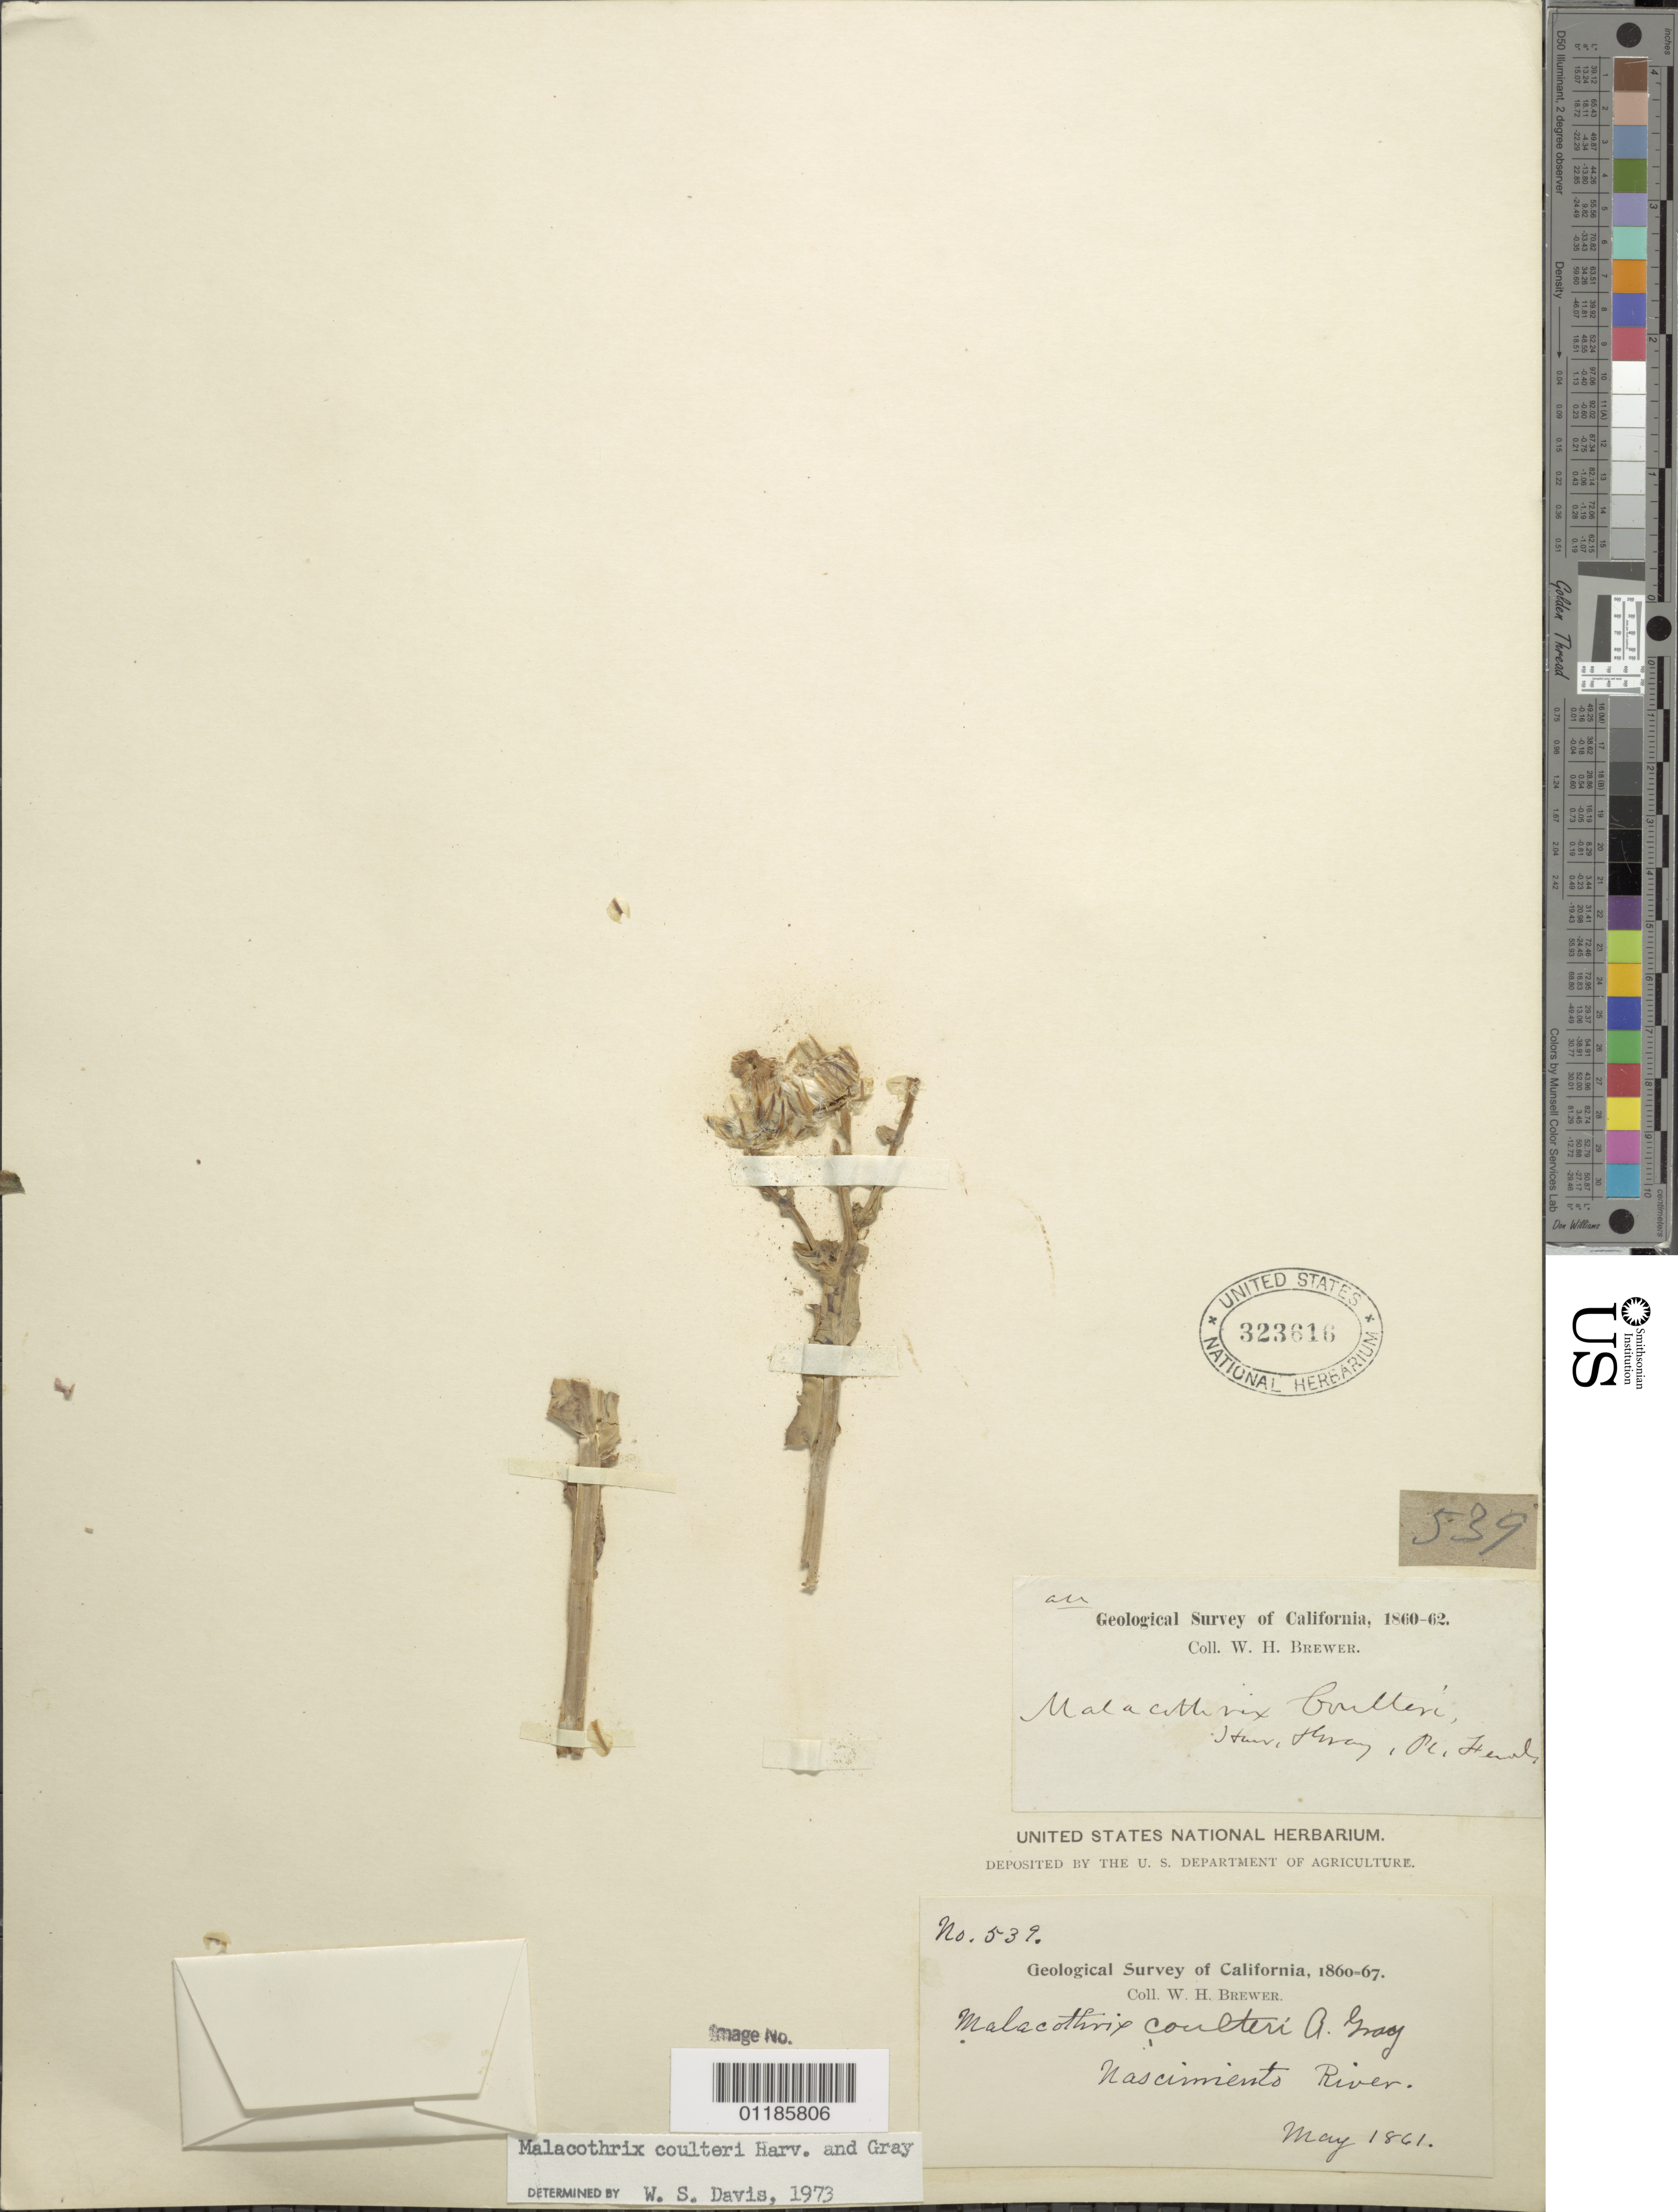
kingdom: Plantae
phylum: Tracheophyta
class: Magnoliopsida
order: Asterales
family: Asteraceae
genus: Malacothrix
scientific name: Malacothrix coulteri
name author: Harv. & A. Gray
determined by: Davis, W. S.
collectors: W. H. Brewer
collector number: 539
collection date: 1861-05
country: United States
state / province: California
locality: Nascimiento River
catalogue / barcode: US 323616